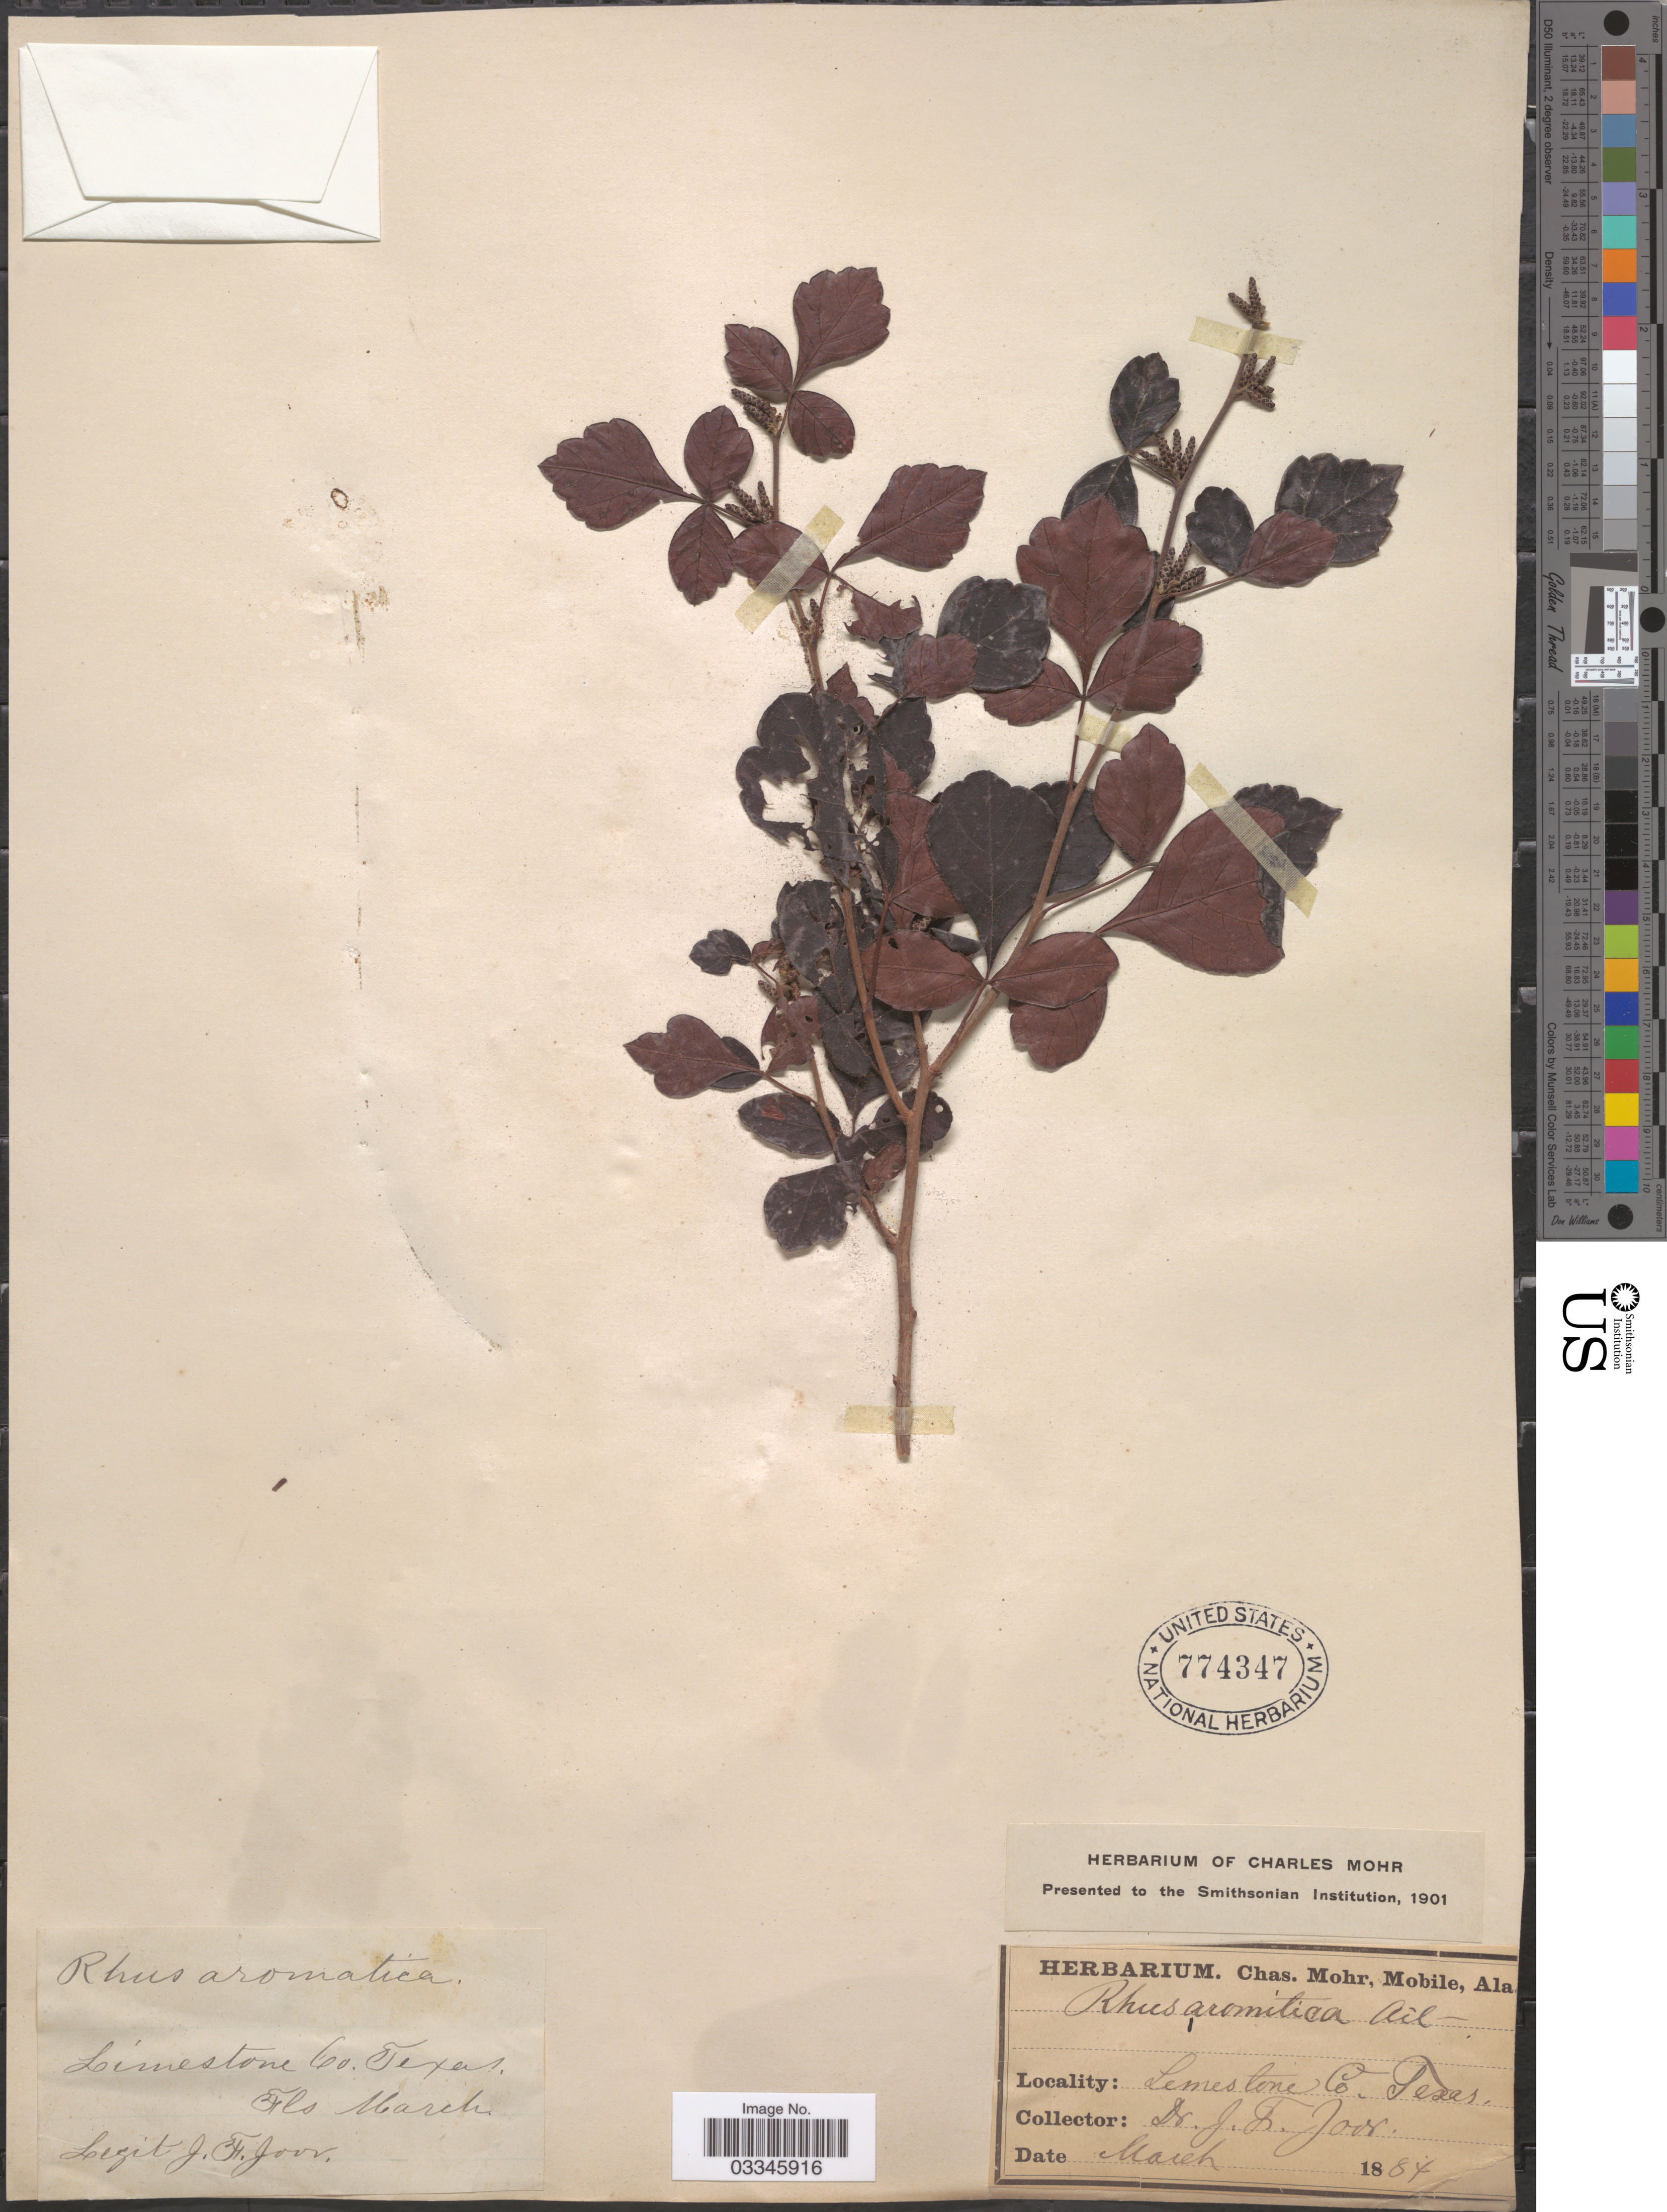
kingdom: Plantae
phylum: Tracheophyta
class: Magnoliopsida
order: Sapindales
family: Anacardiaceae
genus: Rhus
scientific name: Rhus crenata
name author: Thunb.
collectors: J. F. Joor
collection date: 1884-03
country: United States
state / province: Texas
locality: Limestone Co.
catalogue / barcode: US 774347